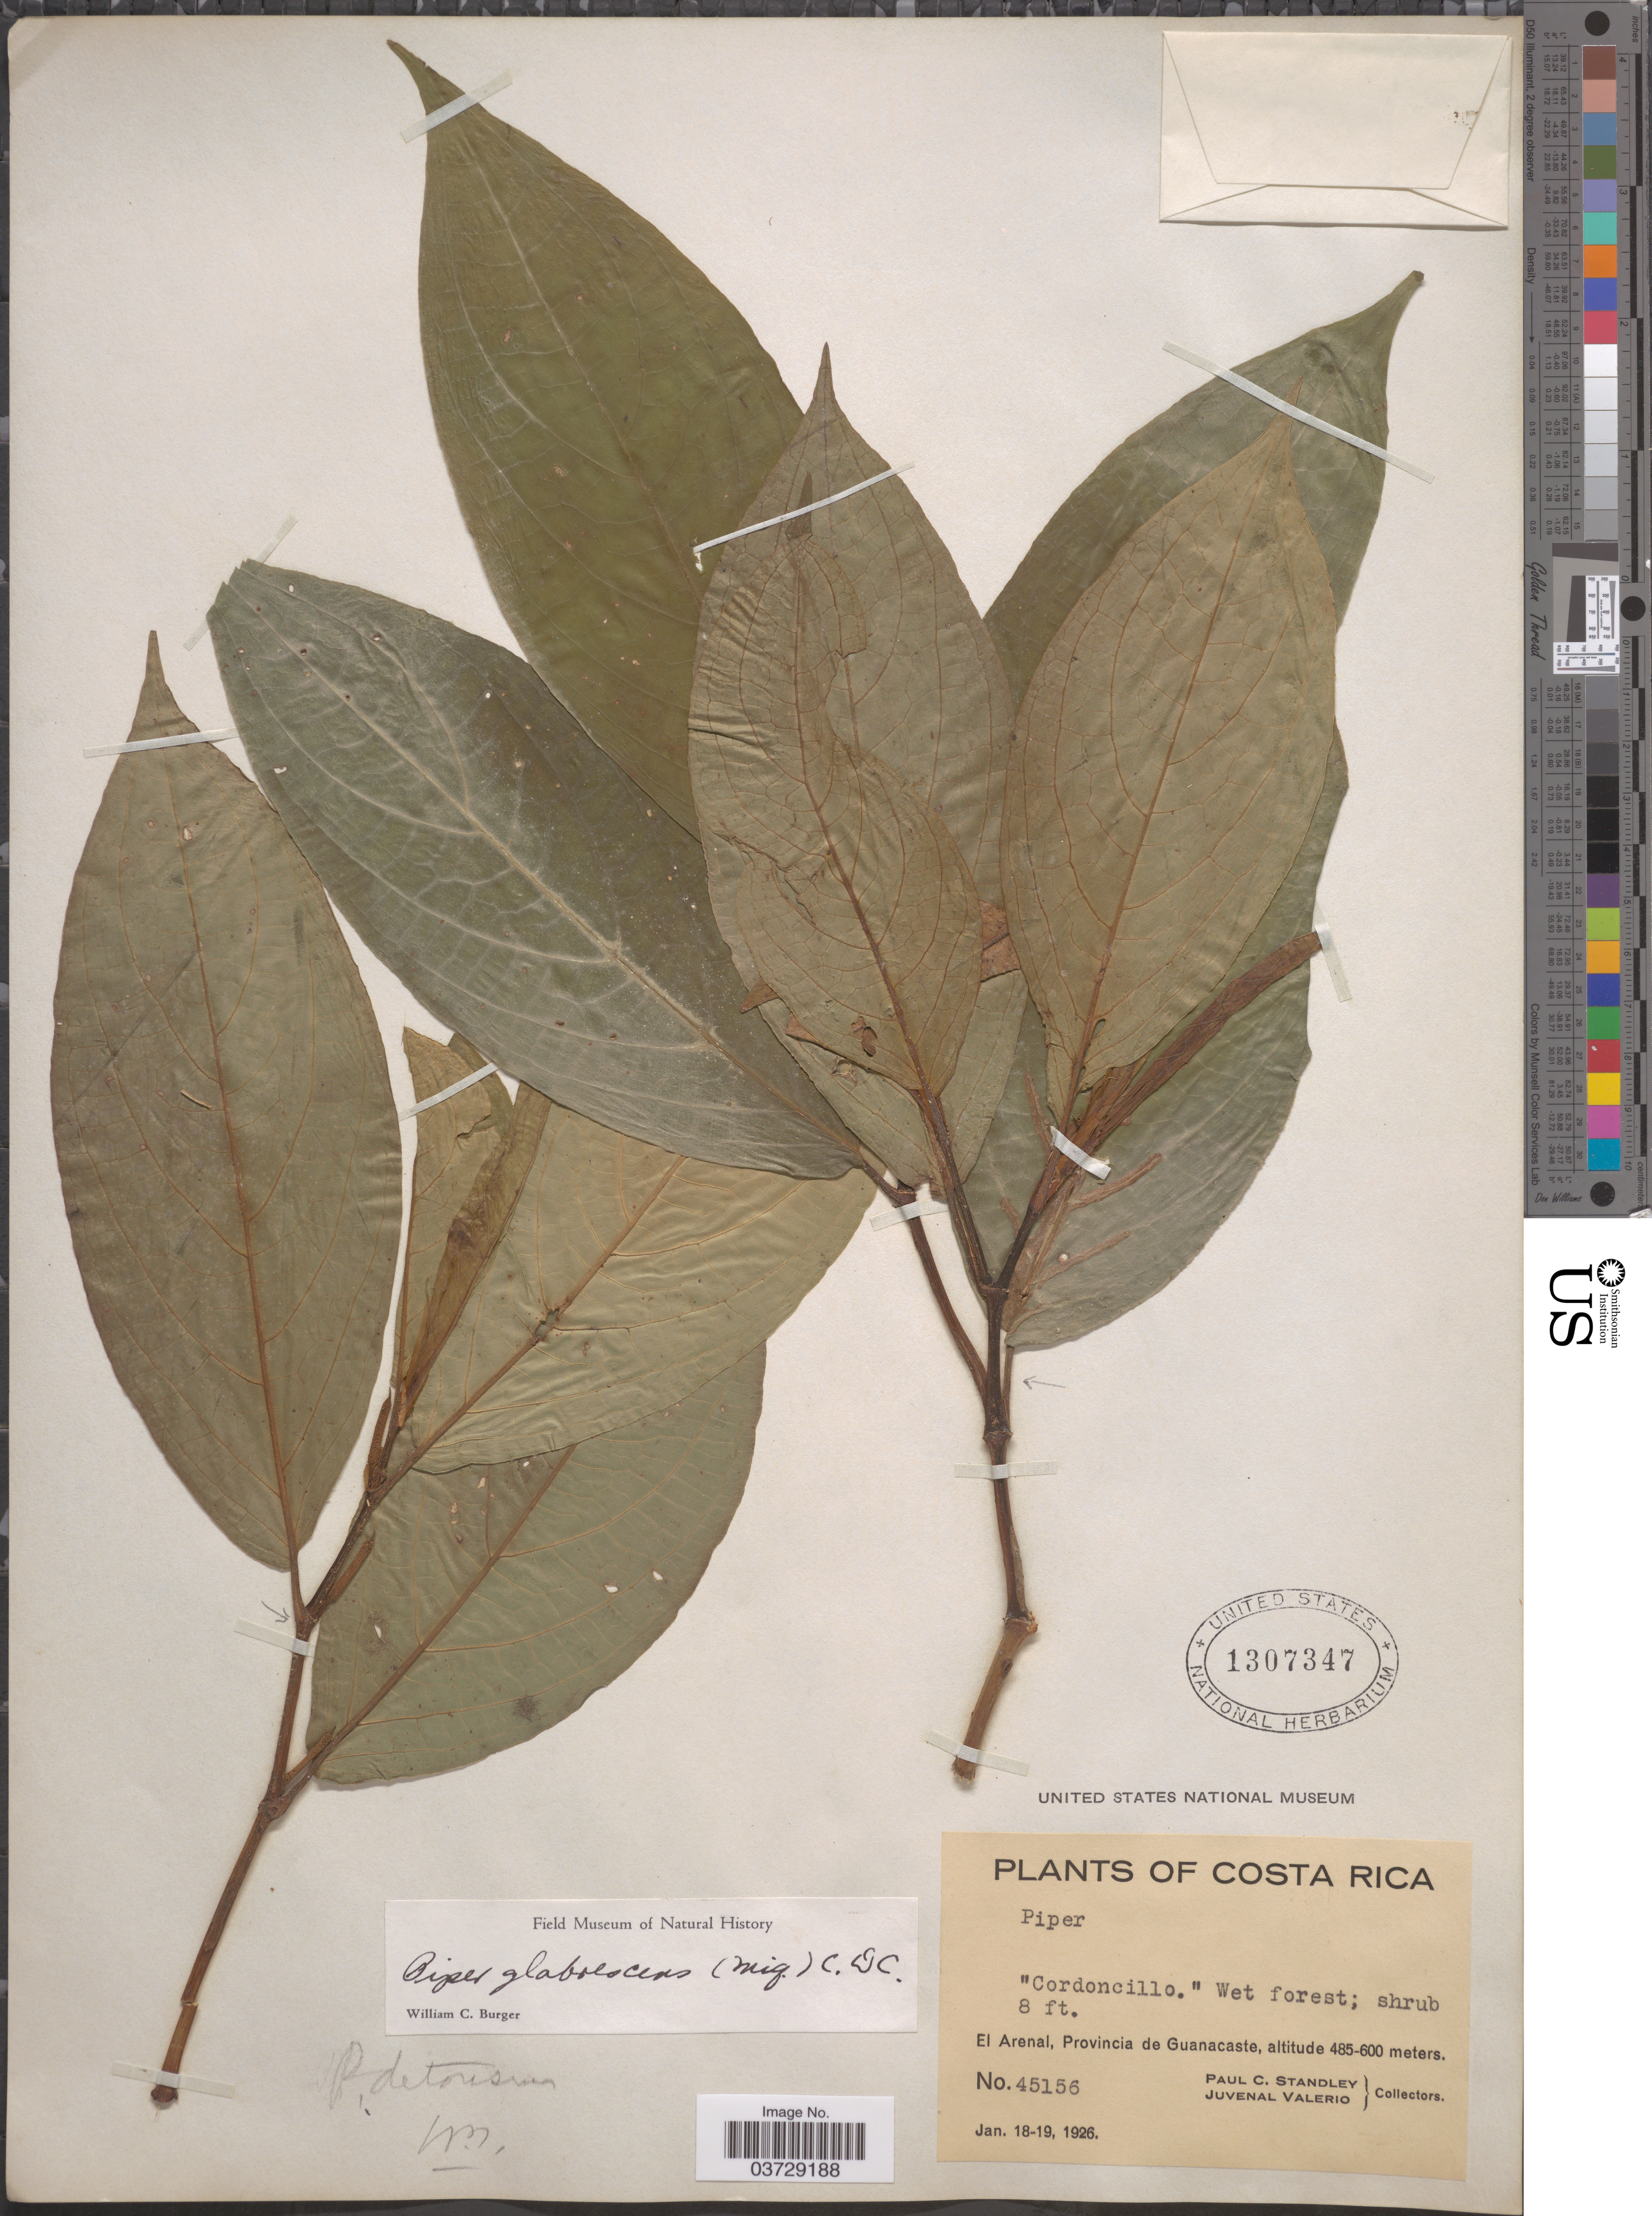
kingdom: Plantae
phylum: Tracheophyta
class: Magnoliopsida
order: Piperales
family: Piperaceae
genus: Piper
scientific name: Piper glabrescens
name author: (Miq.) C. DC.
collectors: P. C. Standley & J. Valerio R.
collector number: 45156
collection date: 1926-01-18/1926-01-19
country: Costa Rica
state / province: Guanacaste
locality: El Arenal.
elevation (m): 485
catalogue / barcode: US 1307347